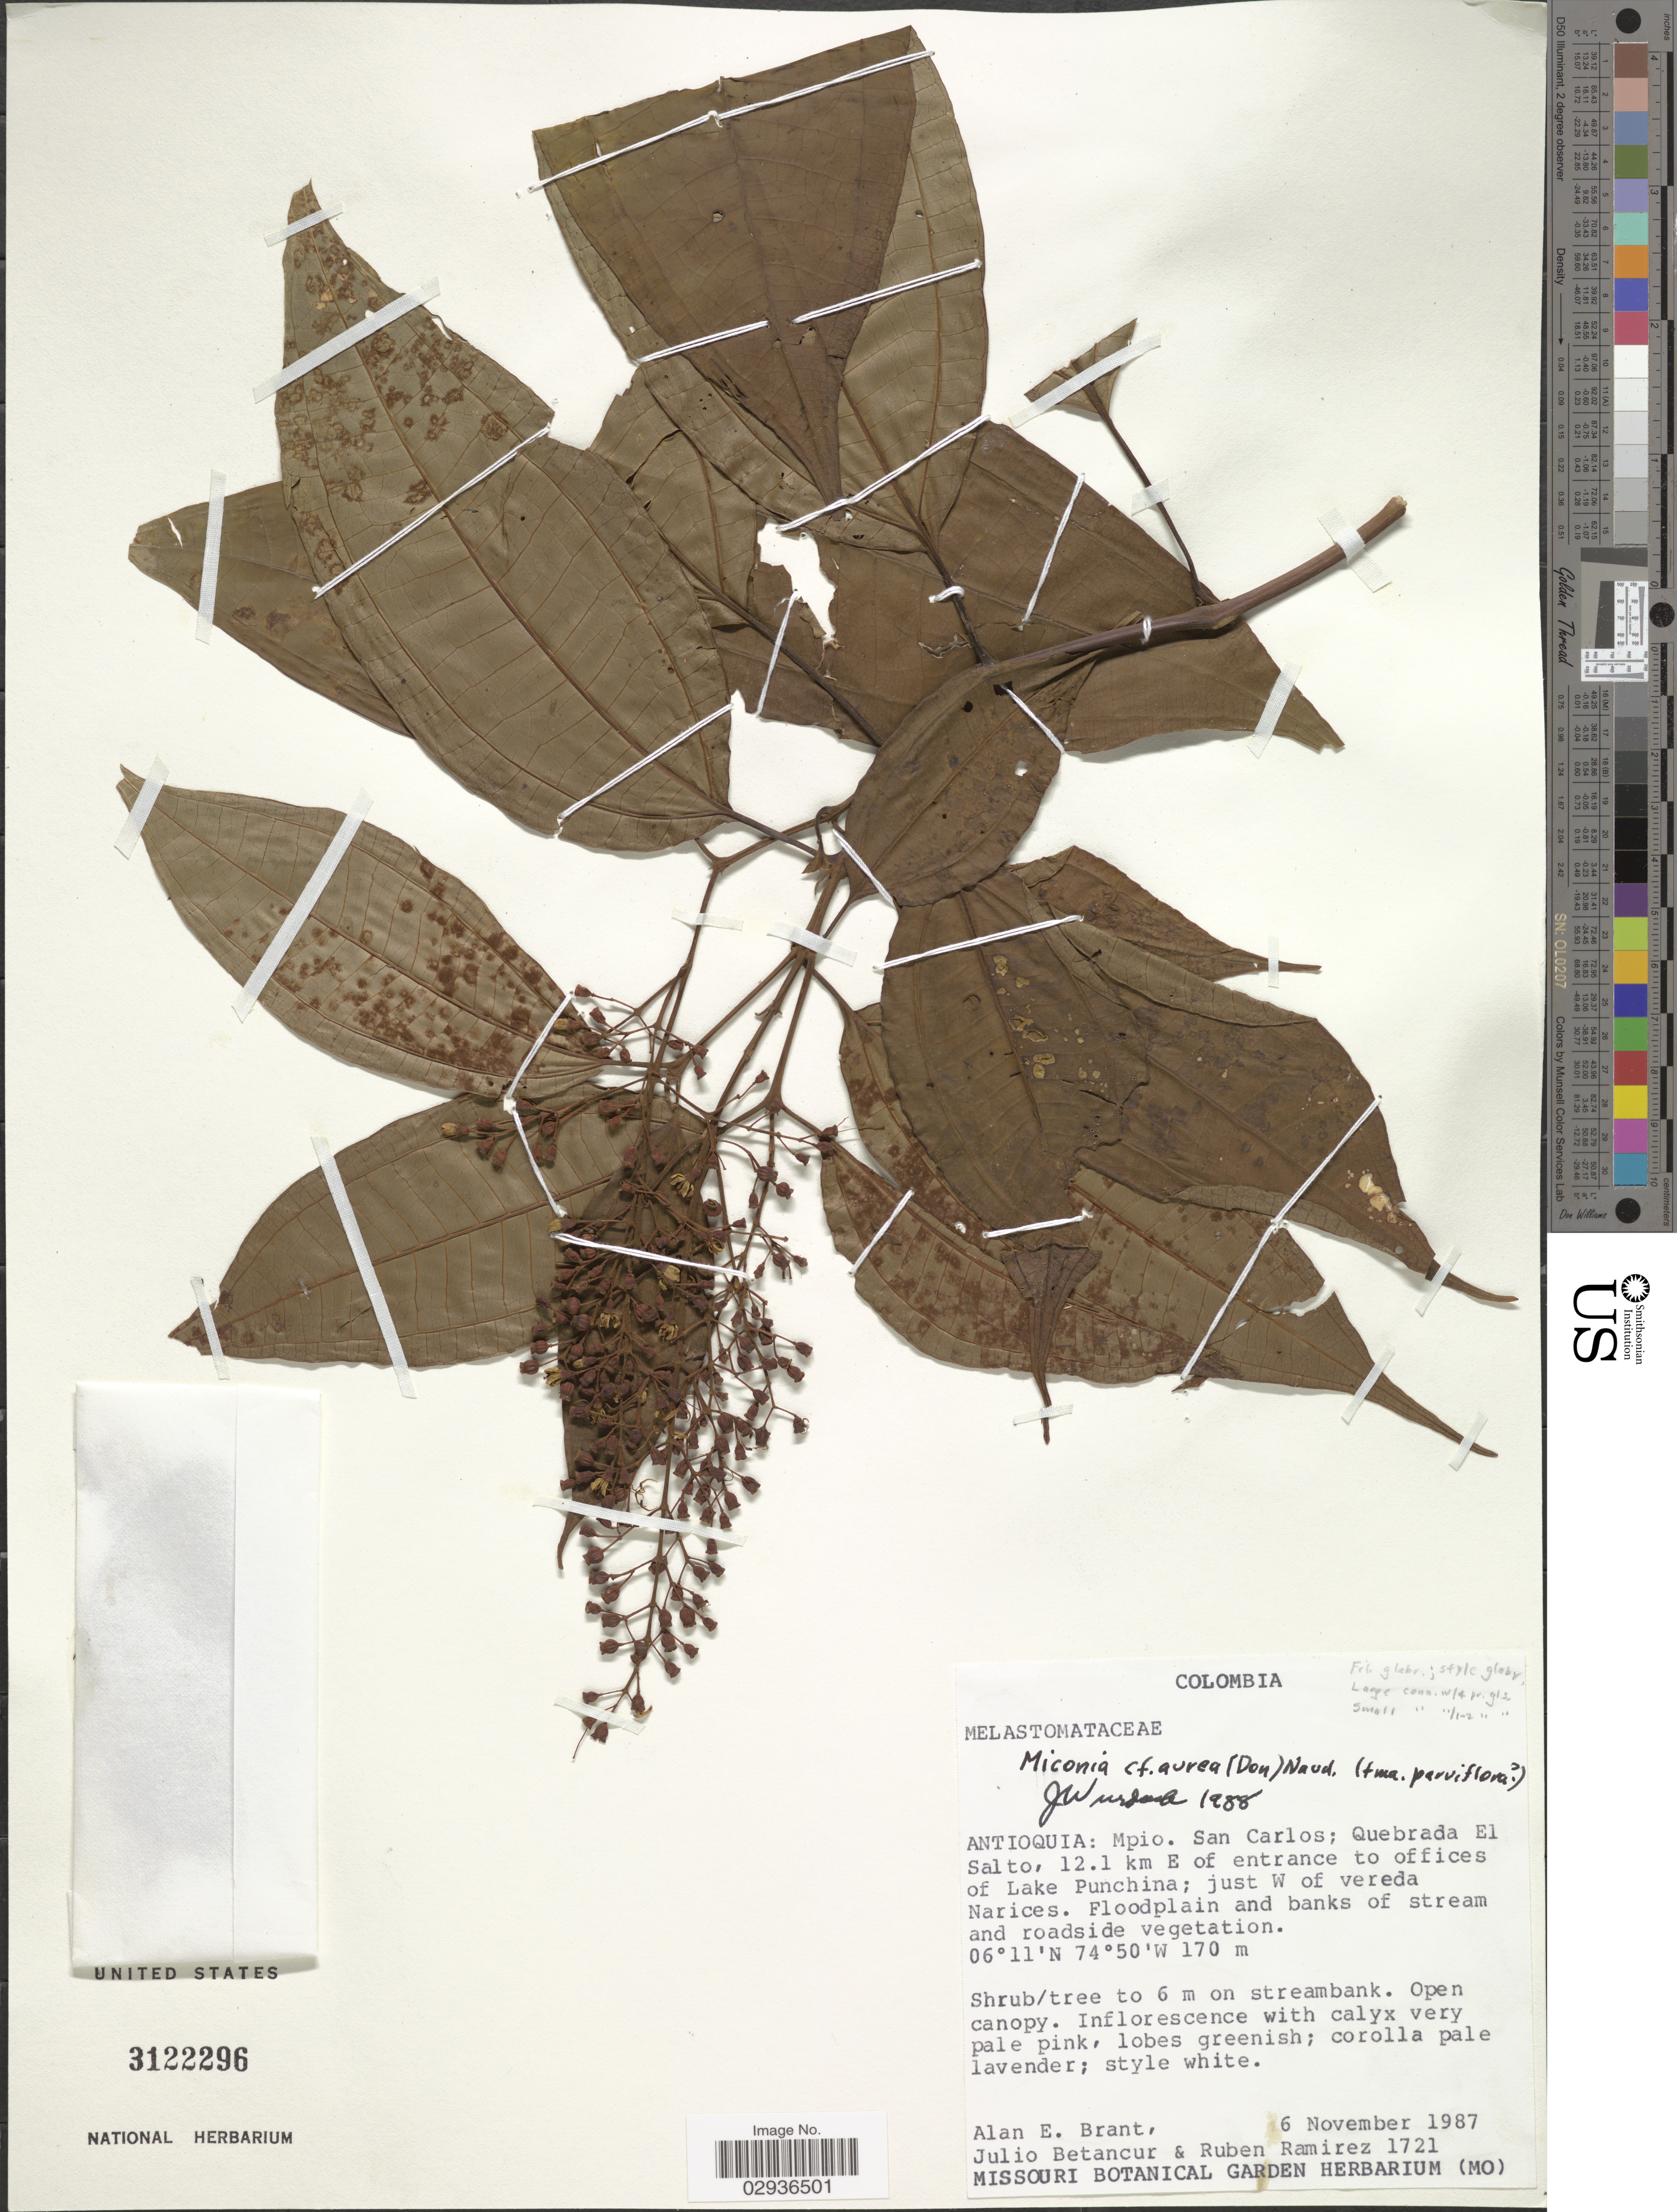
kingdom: Plantae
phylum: Tracheophyta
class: Magnoliopsida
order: Myrtales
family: Melastomataceae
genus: Miconia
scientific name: Miconia aurea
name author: (D. Don) Naudin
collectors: A. Brant, J. Betancur & R. Ramirez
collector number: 1721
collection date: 1987-11-06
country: Colombia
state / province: Antioquia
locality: Mpio. San Carlos; Quebrada El Salto, 12.1 km E of entrance to offices of Lake Punchina; just W of vereda Narices.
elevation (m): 170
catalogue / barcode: US 3122296